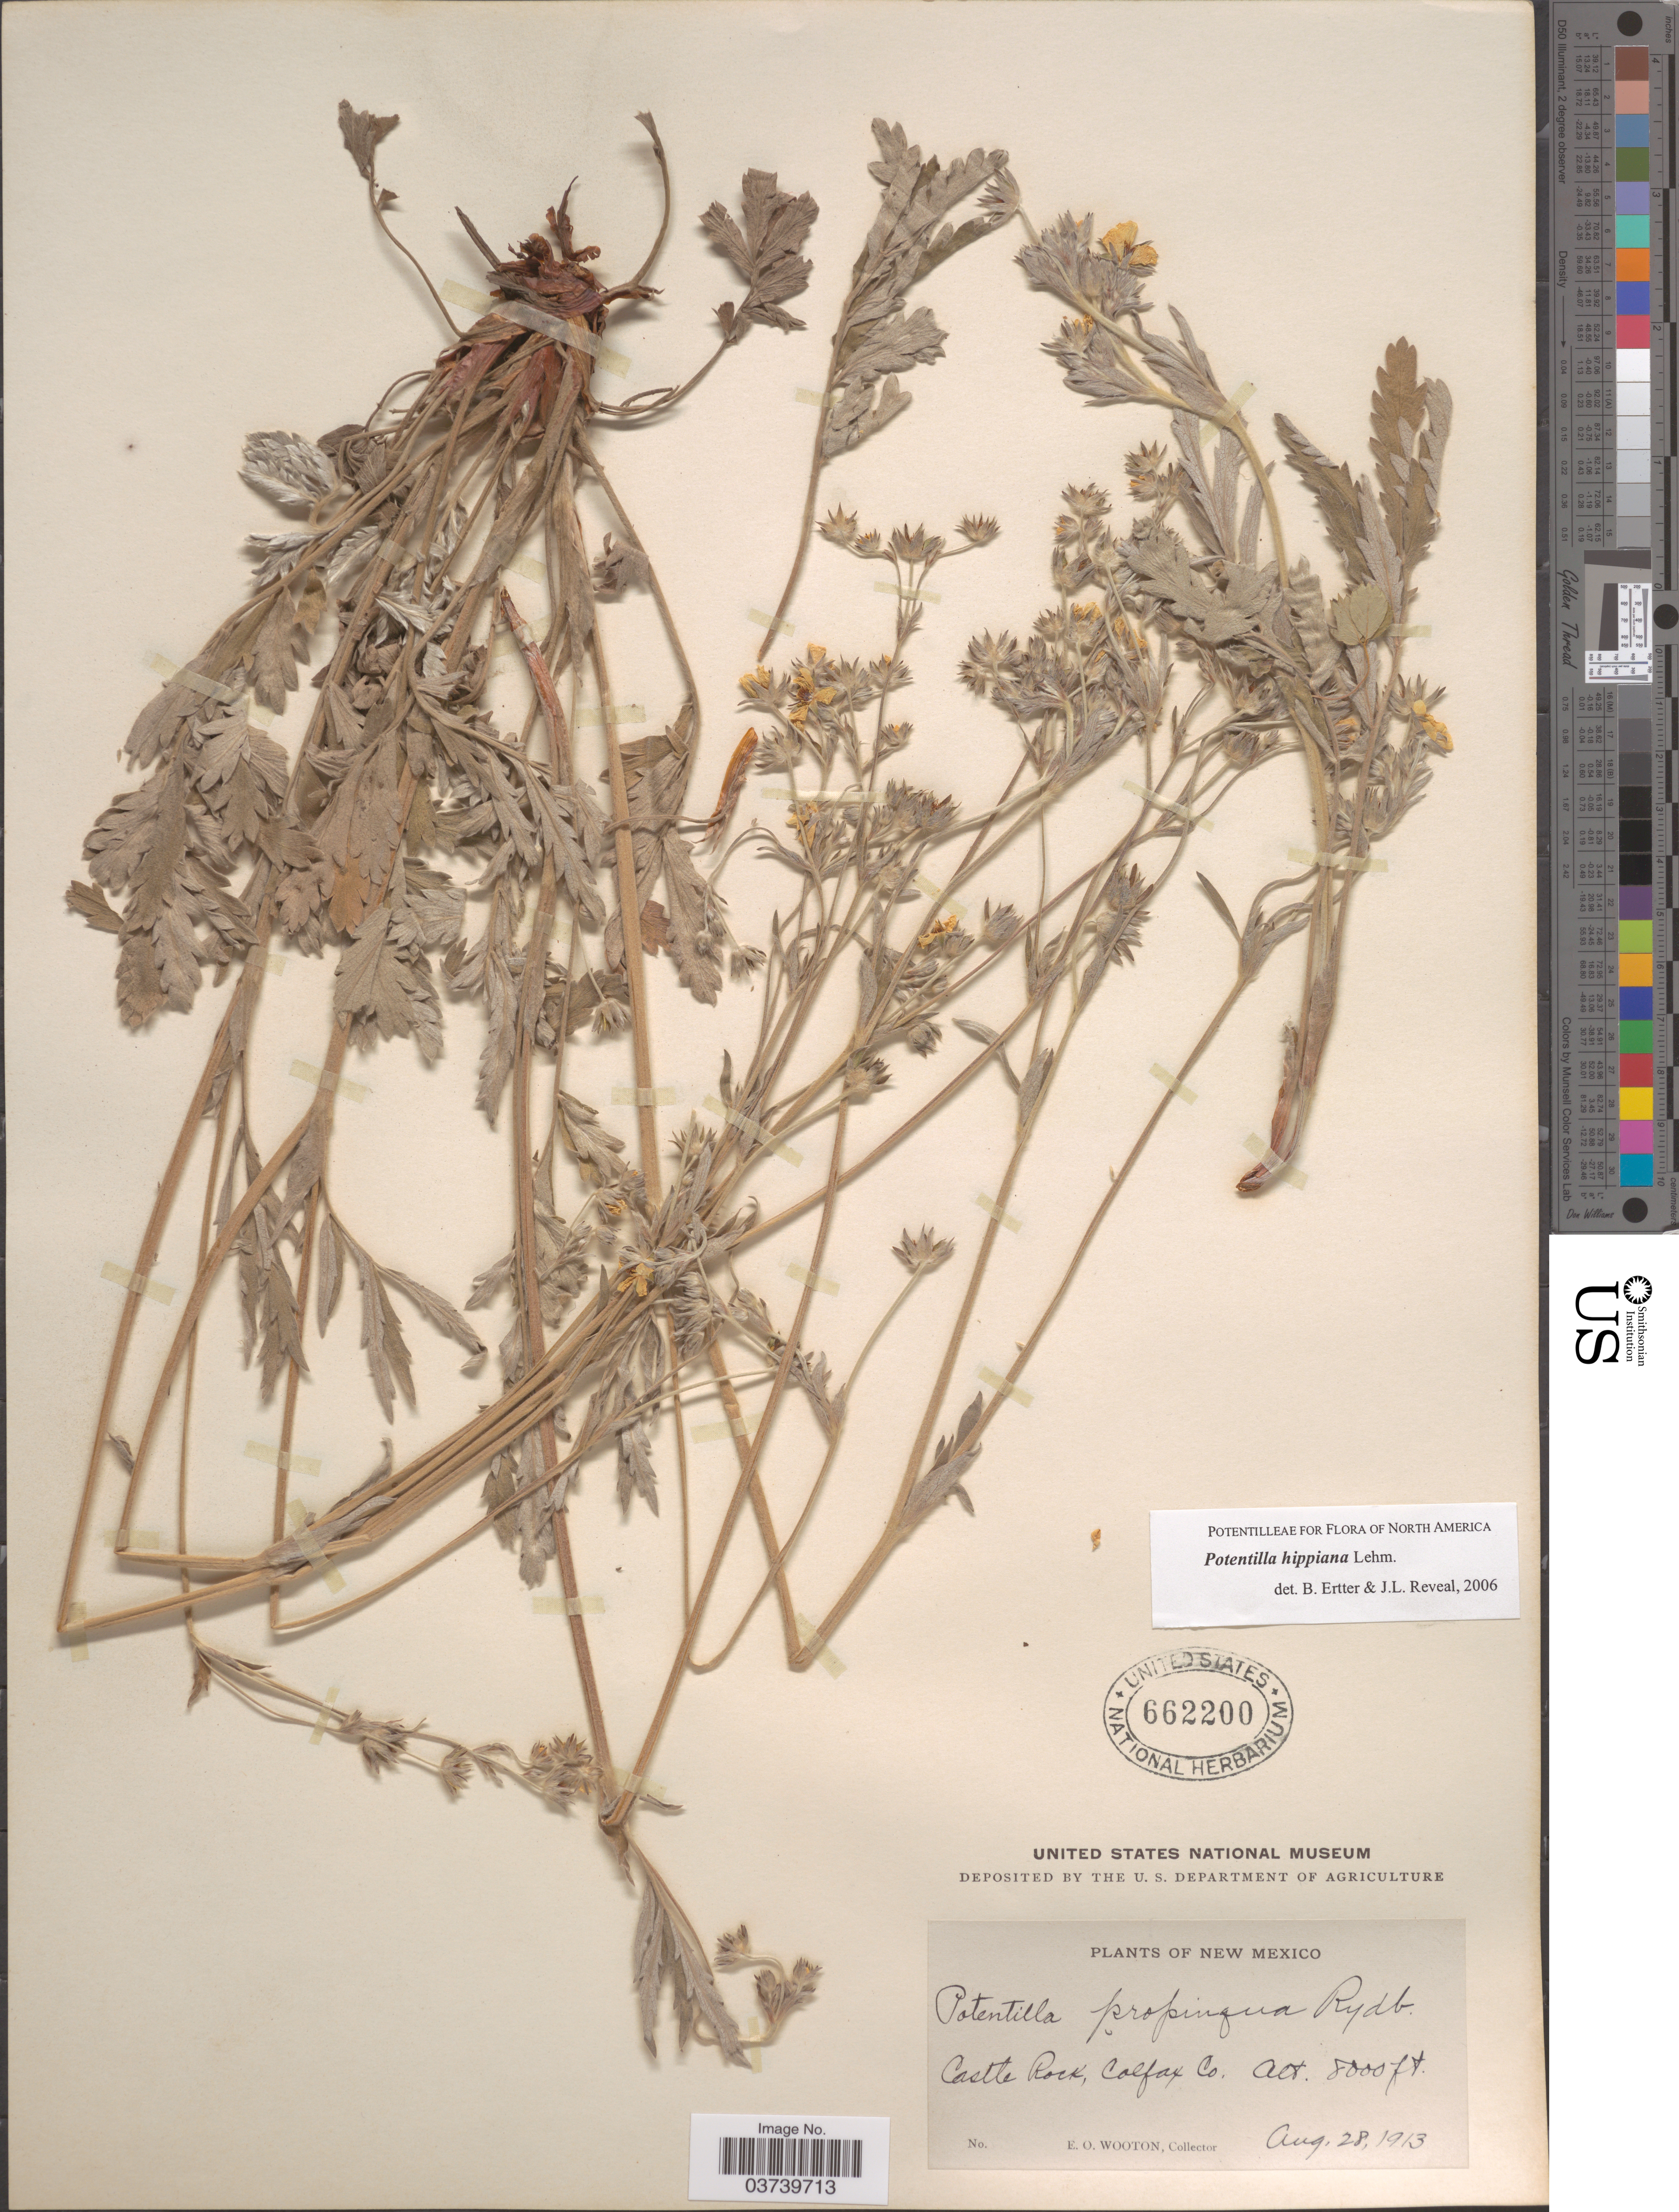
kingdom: Plantae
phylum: Tracheophyta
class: Magnoliopsida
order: Rosales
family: Rosaceae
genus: Potentilla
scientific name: Potentilla hippiana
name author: Lehm.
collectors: E. O. Wooton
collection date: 1913-08-28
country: United States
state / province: New Mexico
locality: Castle Rock, Colfax Co.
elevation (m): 2438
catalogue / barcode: US 662200